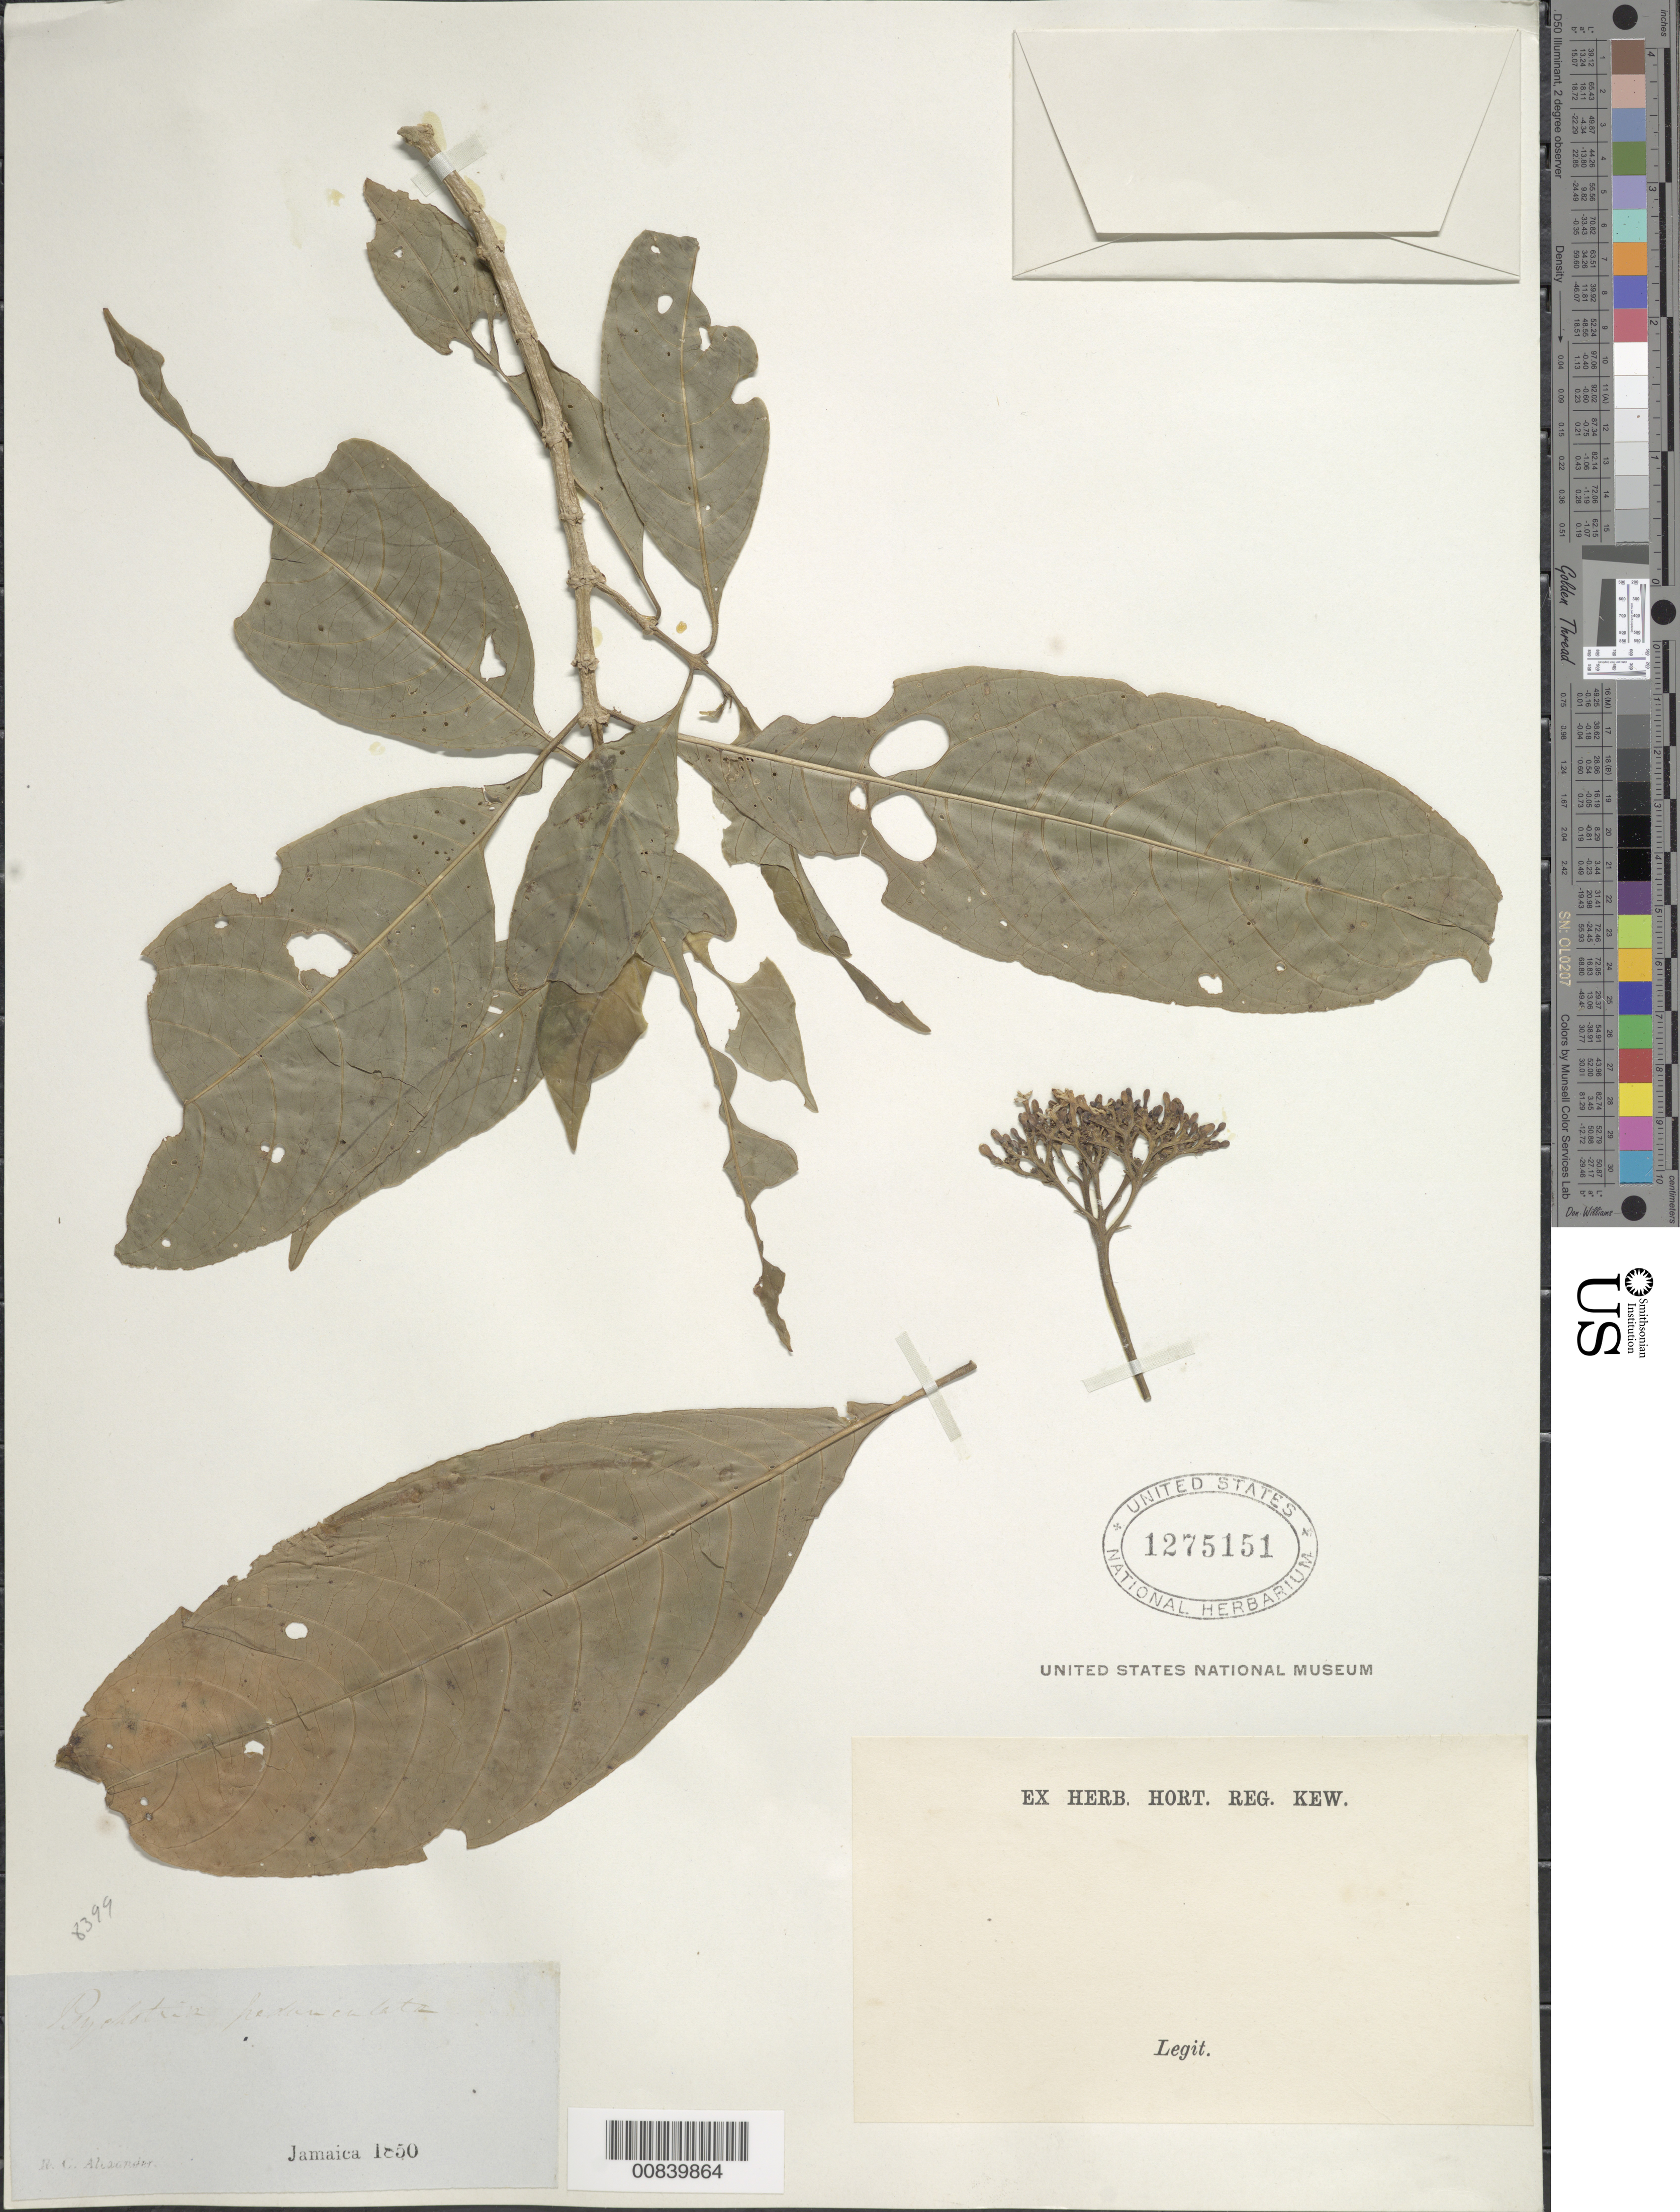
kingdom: Plantae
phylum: Tracheophyta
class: Magnoliopsida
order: Gentianales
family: Rubiaceae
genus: Psychotria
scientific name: Psychotria pendunculata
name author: Sw.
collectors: R. Alvaander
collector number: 8399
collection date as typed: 1850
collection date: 1850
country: Jamaica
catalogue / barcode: US 1275151